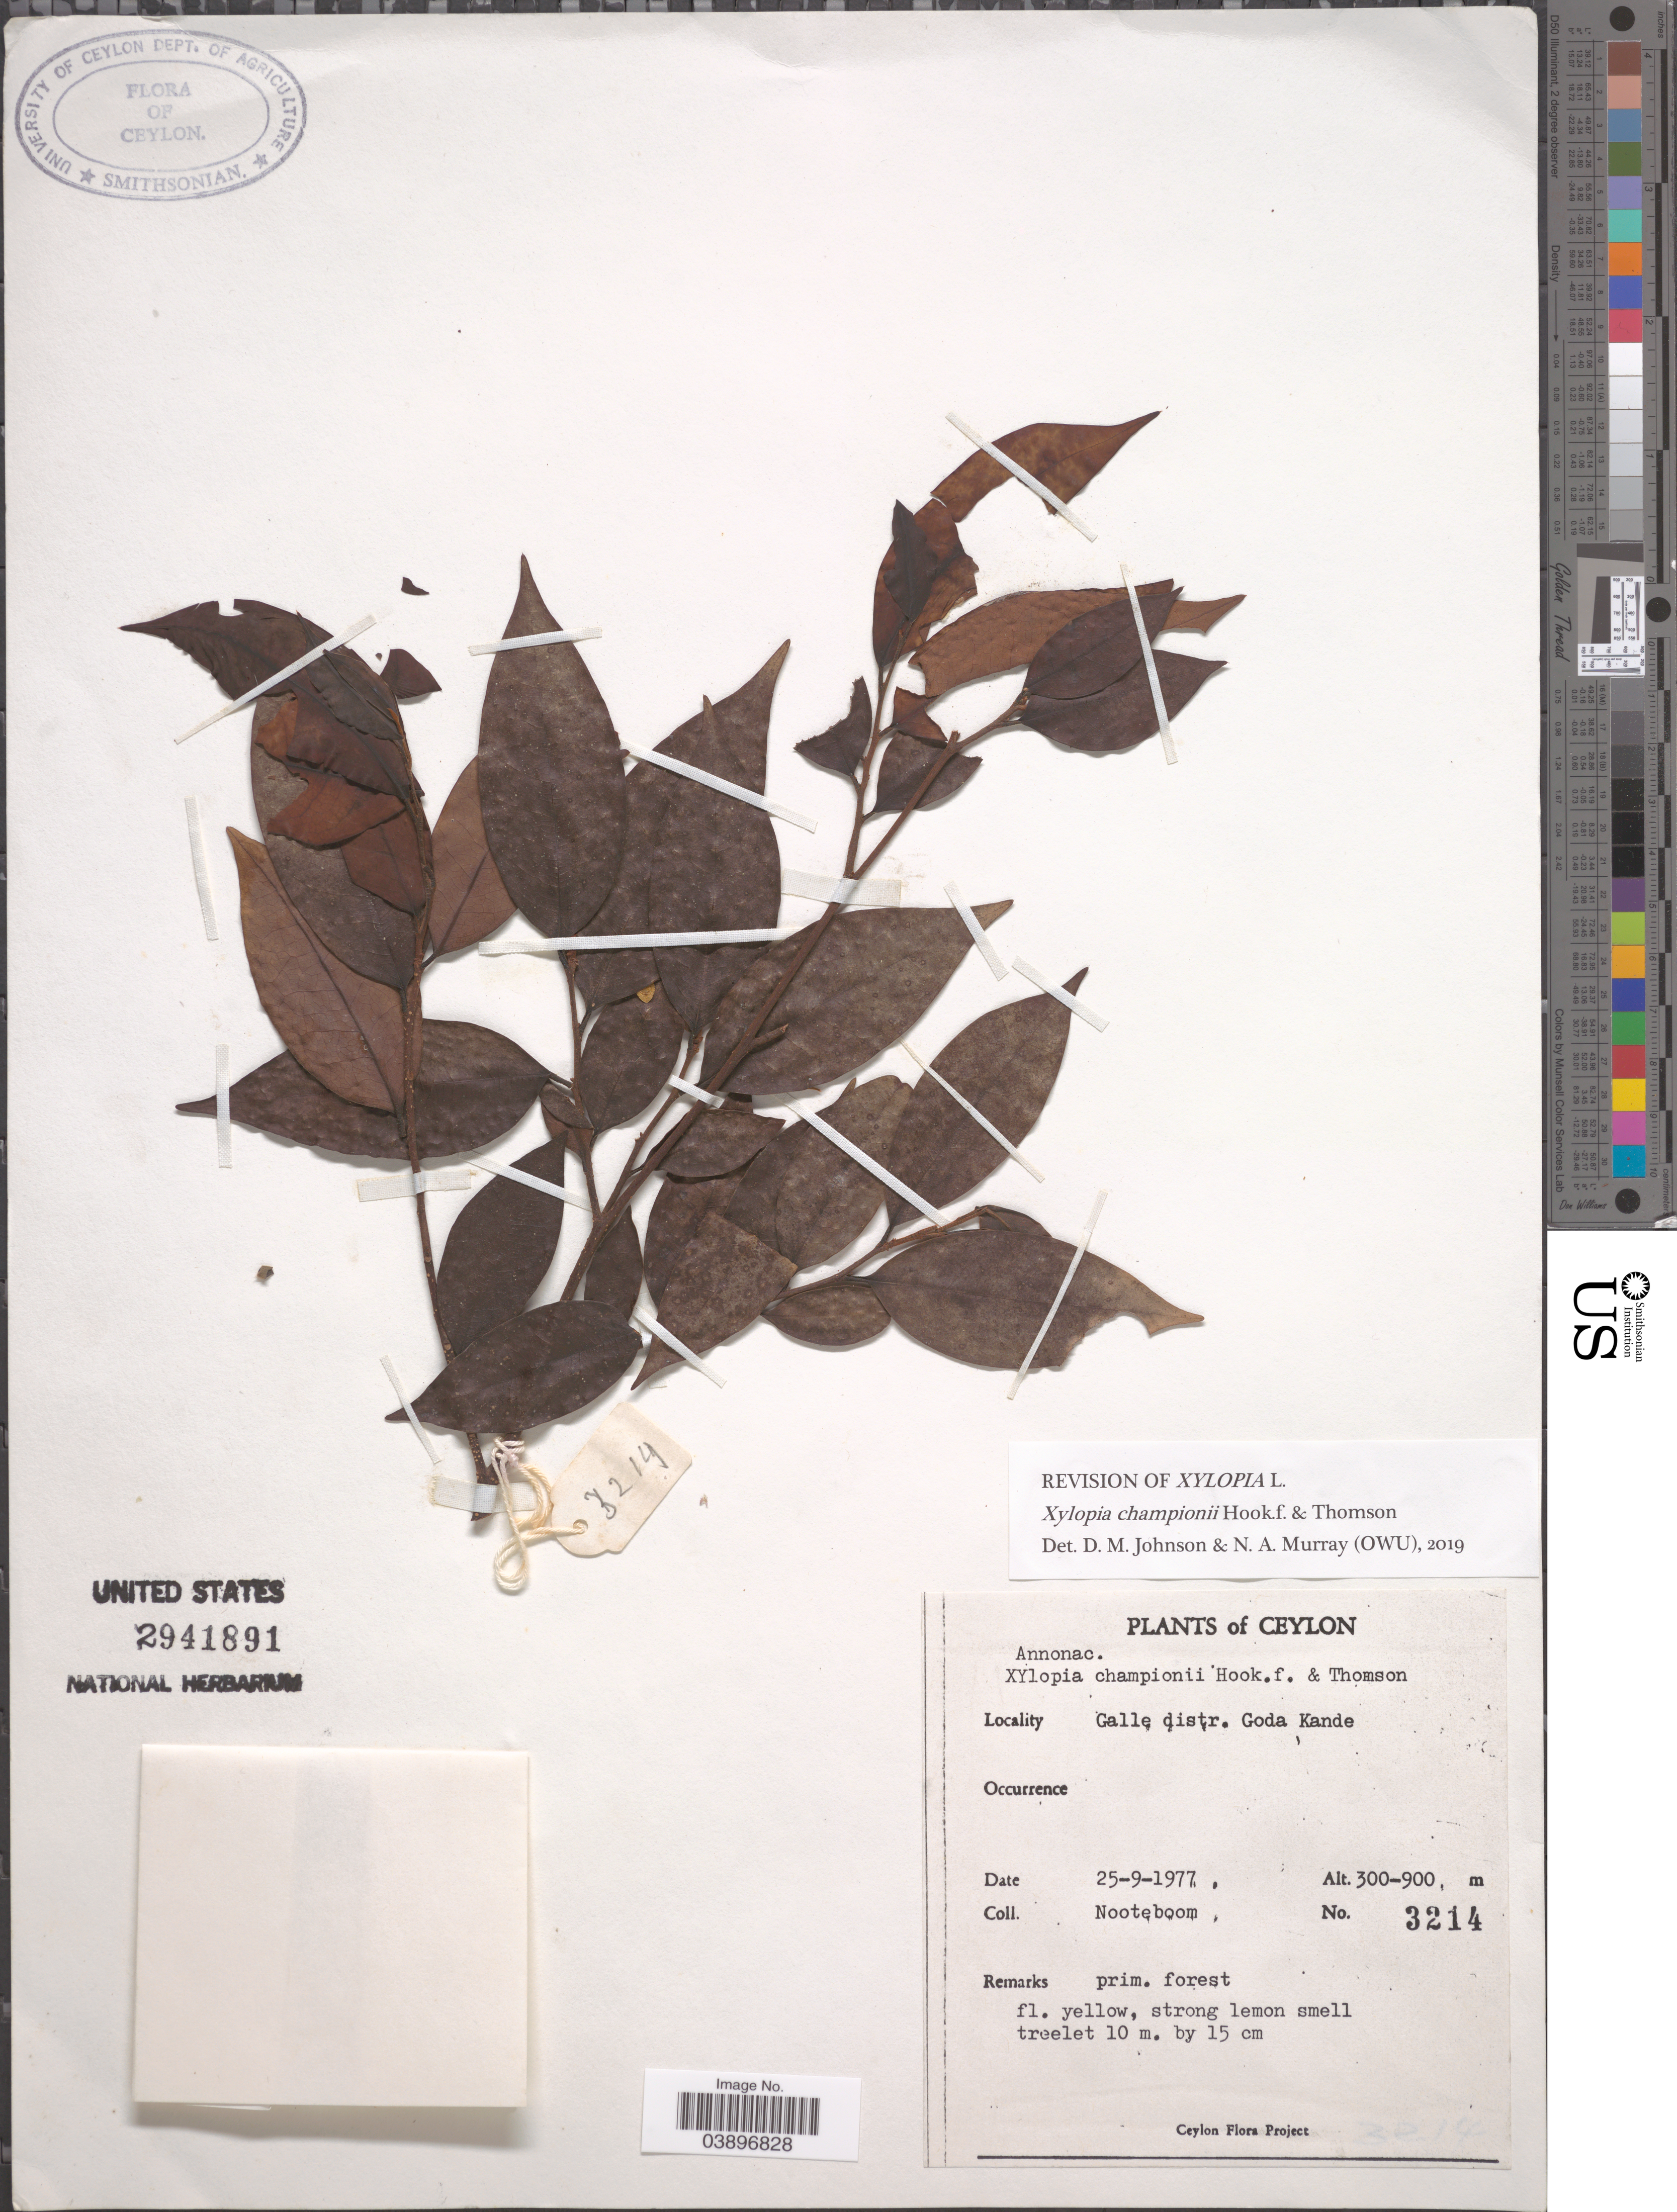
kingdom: Plantae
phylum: Tracheophyta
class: Magnoliopsida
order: Magnoliales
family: Annonaceae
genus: Xylopia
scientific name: Xylopia championii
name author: Hook. f. & Thomson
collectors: Nooteboom, --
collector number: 3214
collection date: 1977-09-25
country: Sri Lanka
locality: Ceyon. Galle distr. Goda Kande.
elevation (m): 300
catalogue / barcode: US 2941891